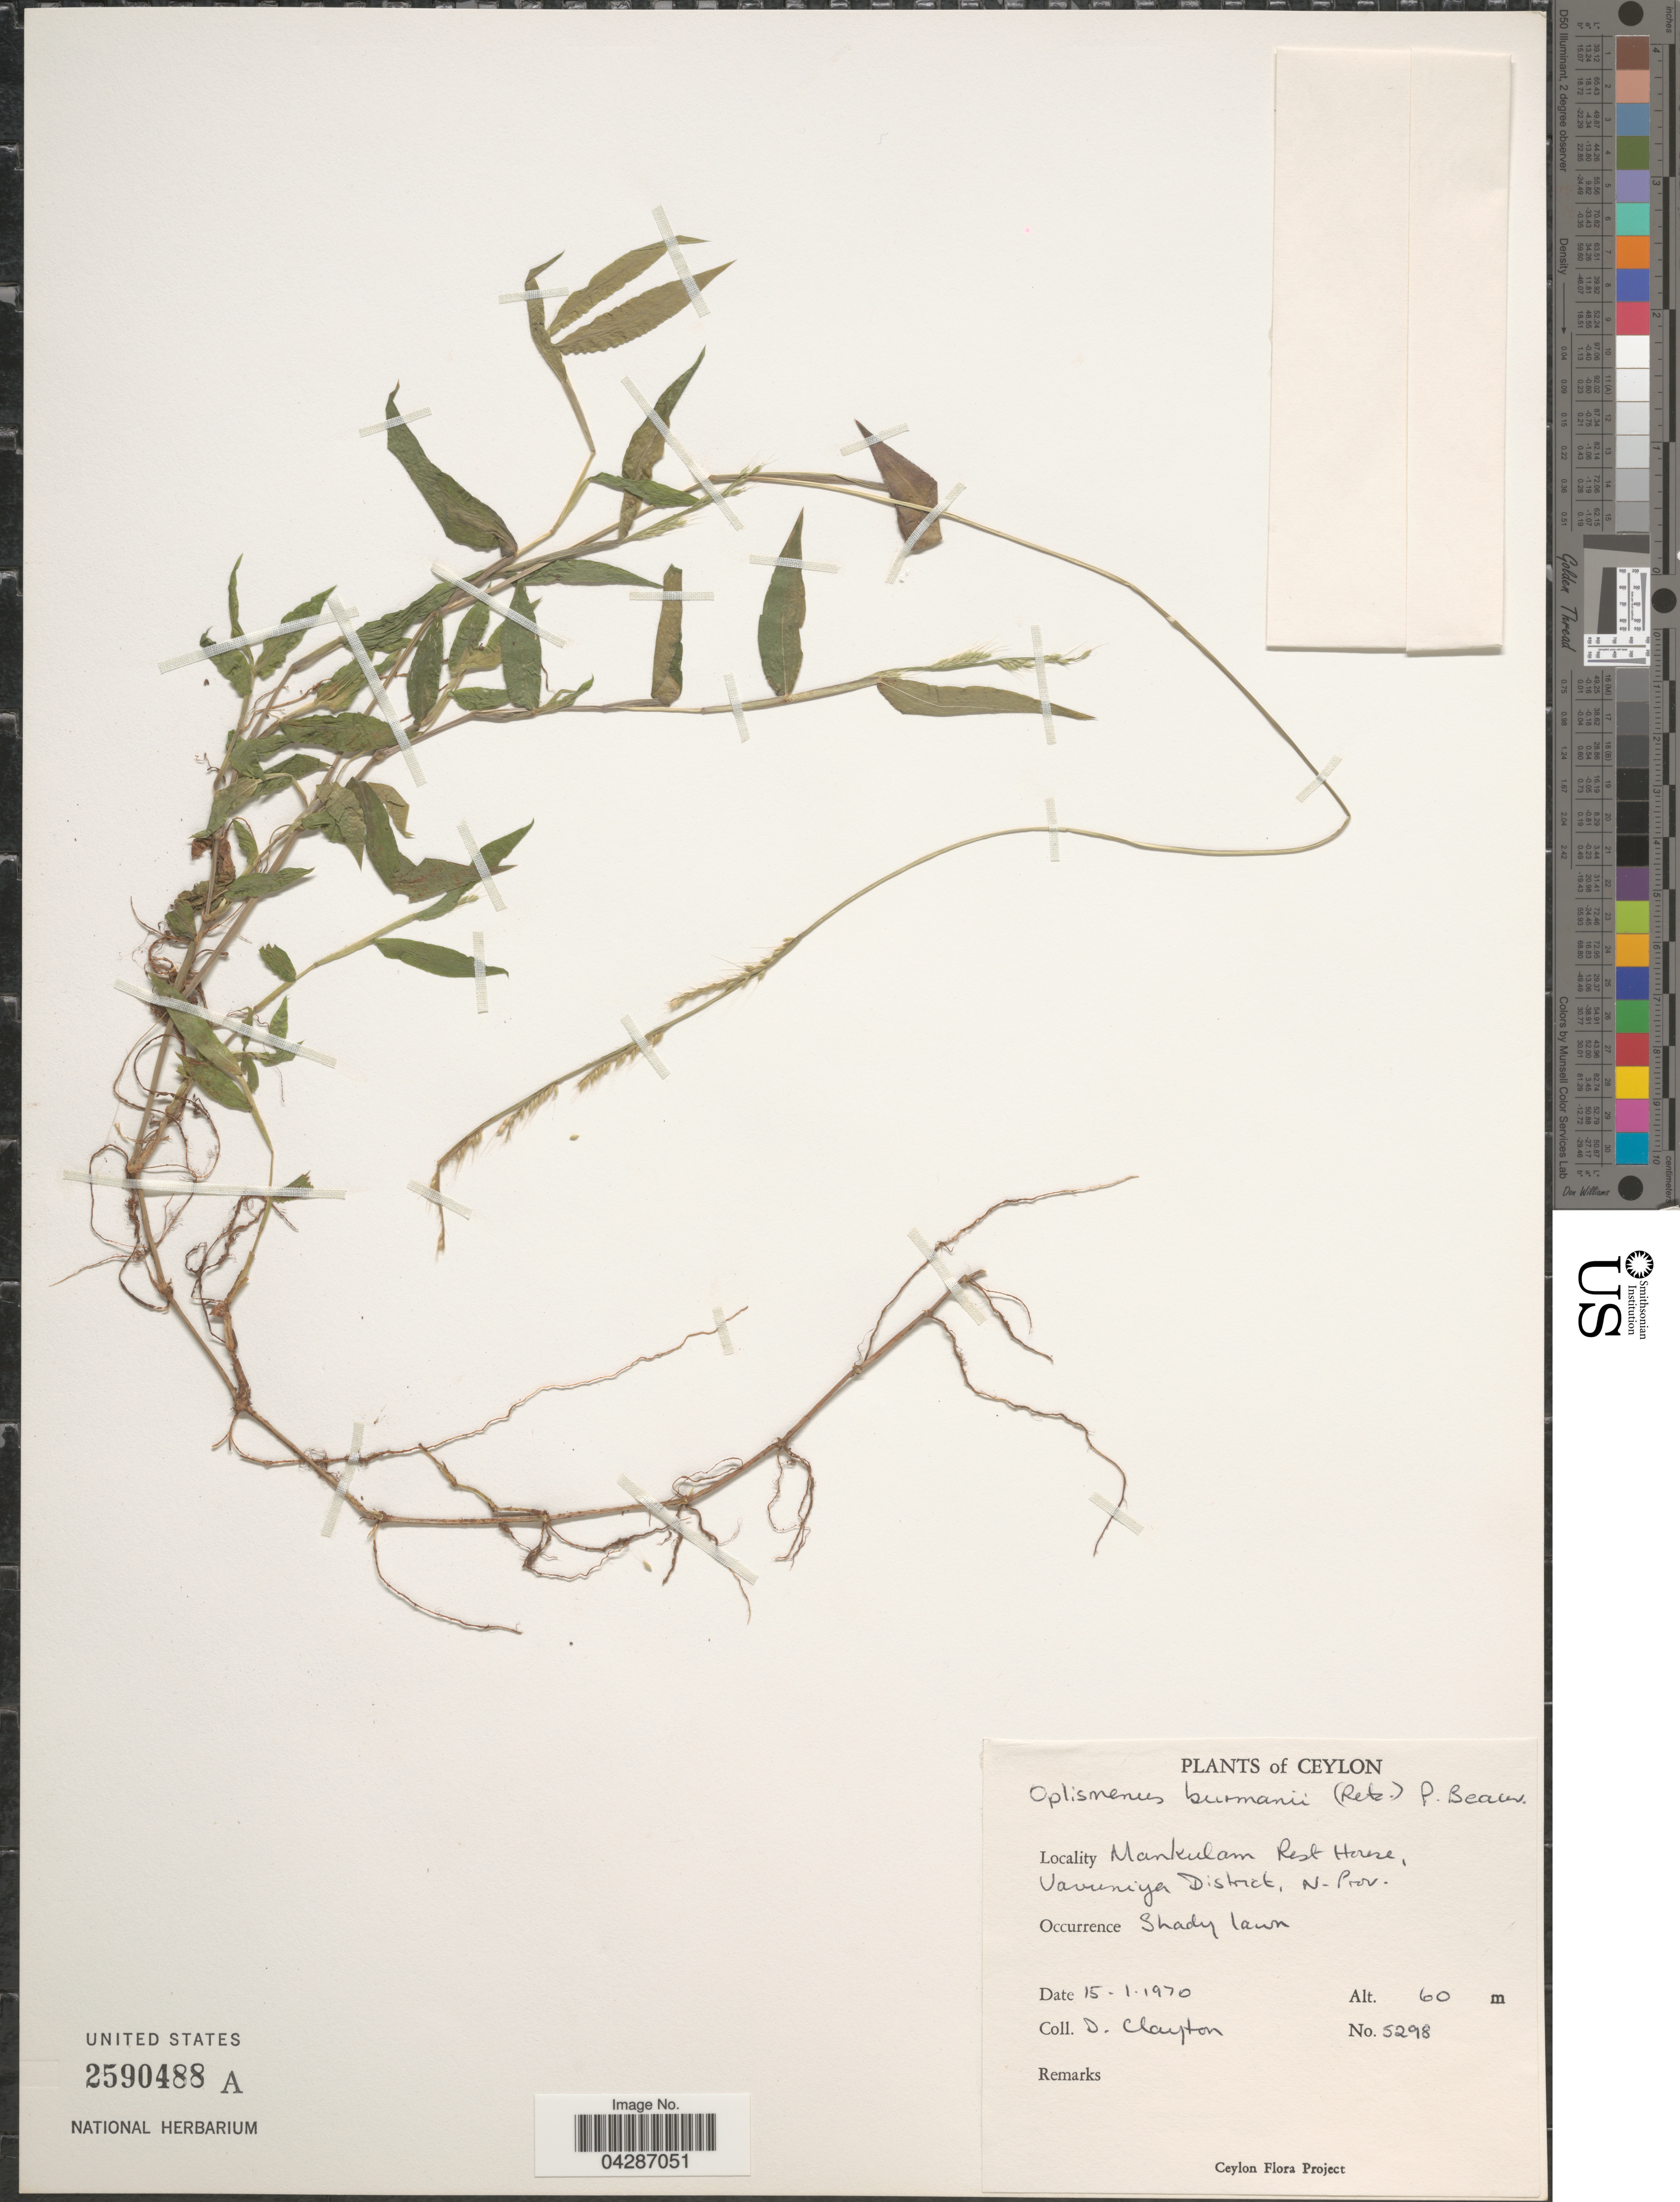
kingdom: Plantae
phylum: Tracheophyta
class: Liliopsida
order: Poales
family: Poaceae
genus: Oplismenus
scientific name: Oplismenus burmannii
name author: (Retz.) P. Beauv.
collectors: D. Clayton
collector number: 5298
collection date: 1970-01-15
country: Sri Lanka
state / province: Northern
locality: Ceylon. Mankulam Rest House, Vavuniya District, N-Prov.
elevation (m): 60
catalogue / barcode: US 2590488A